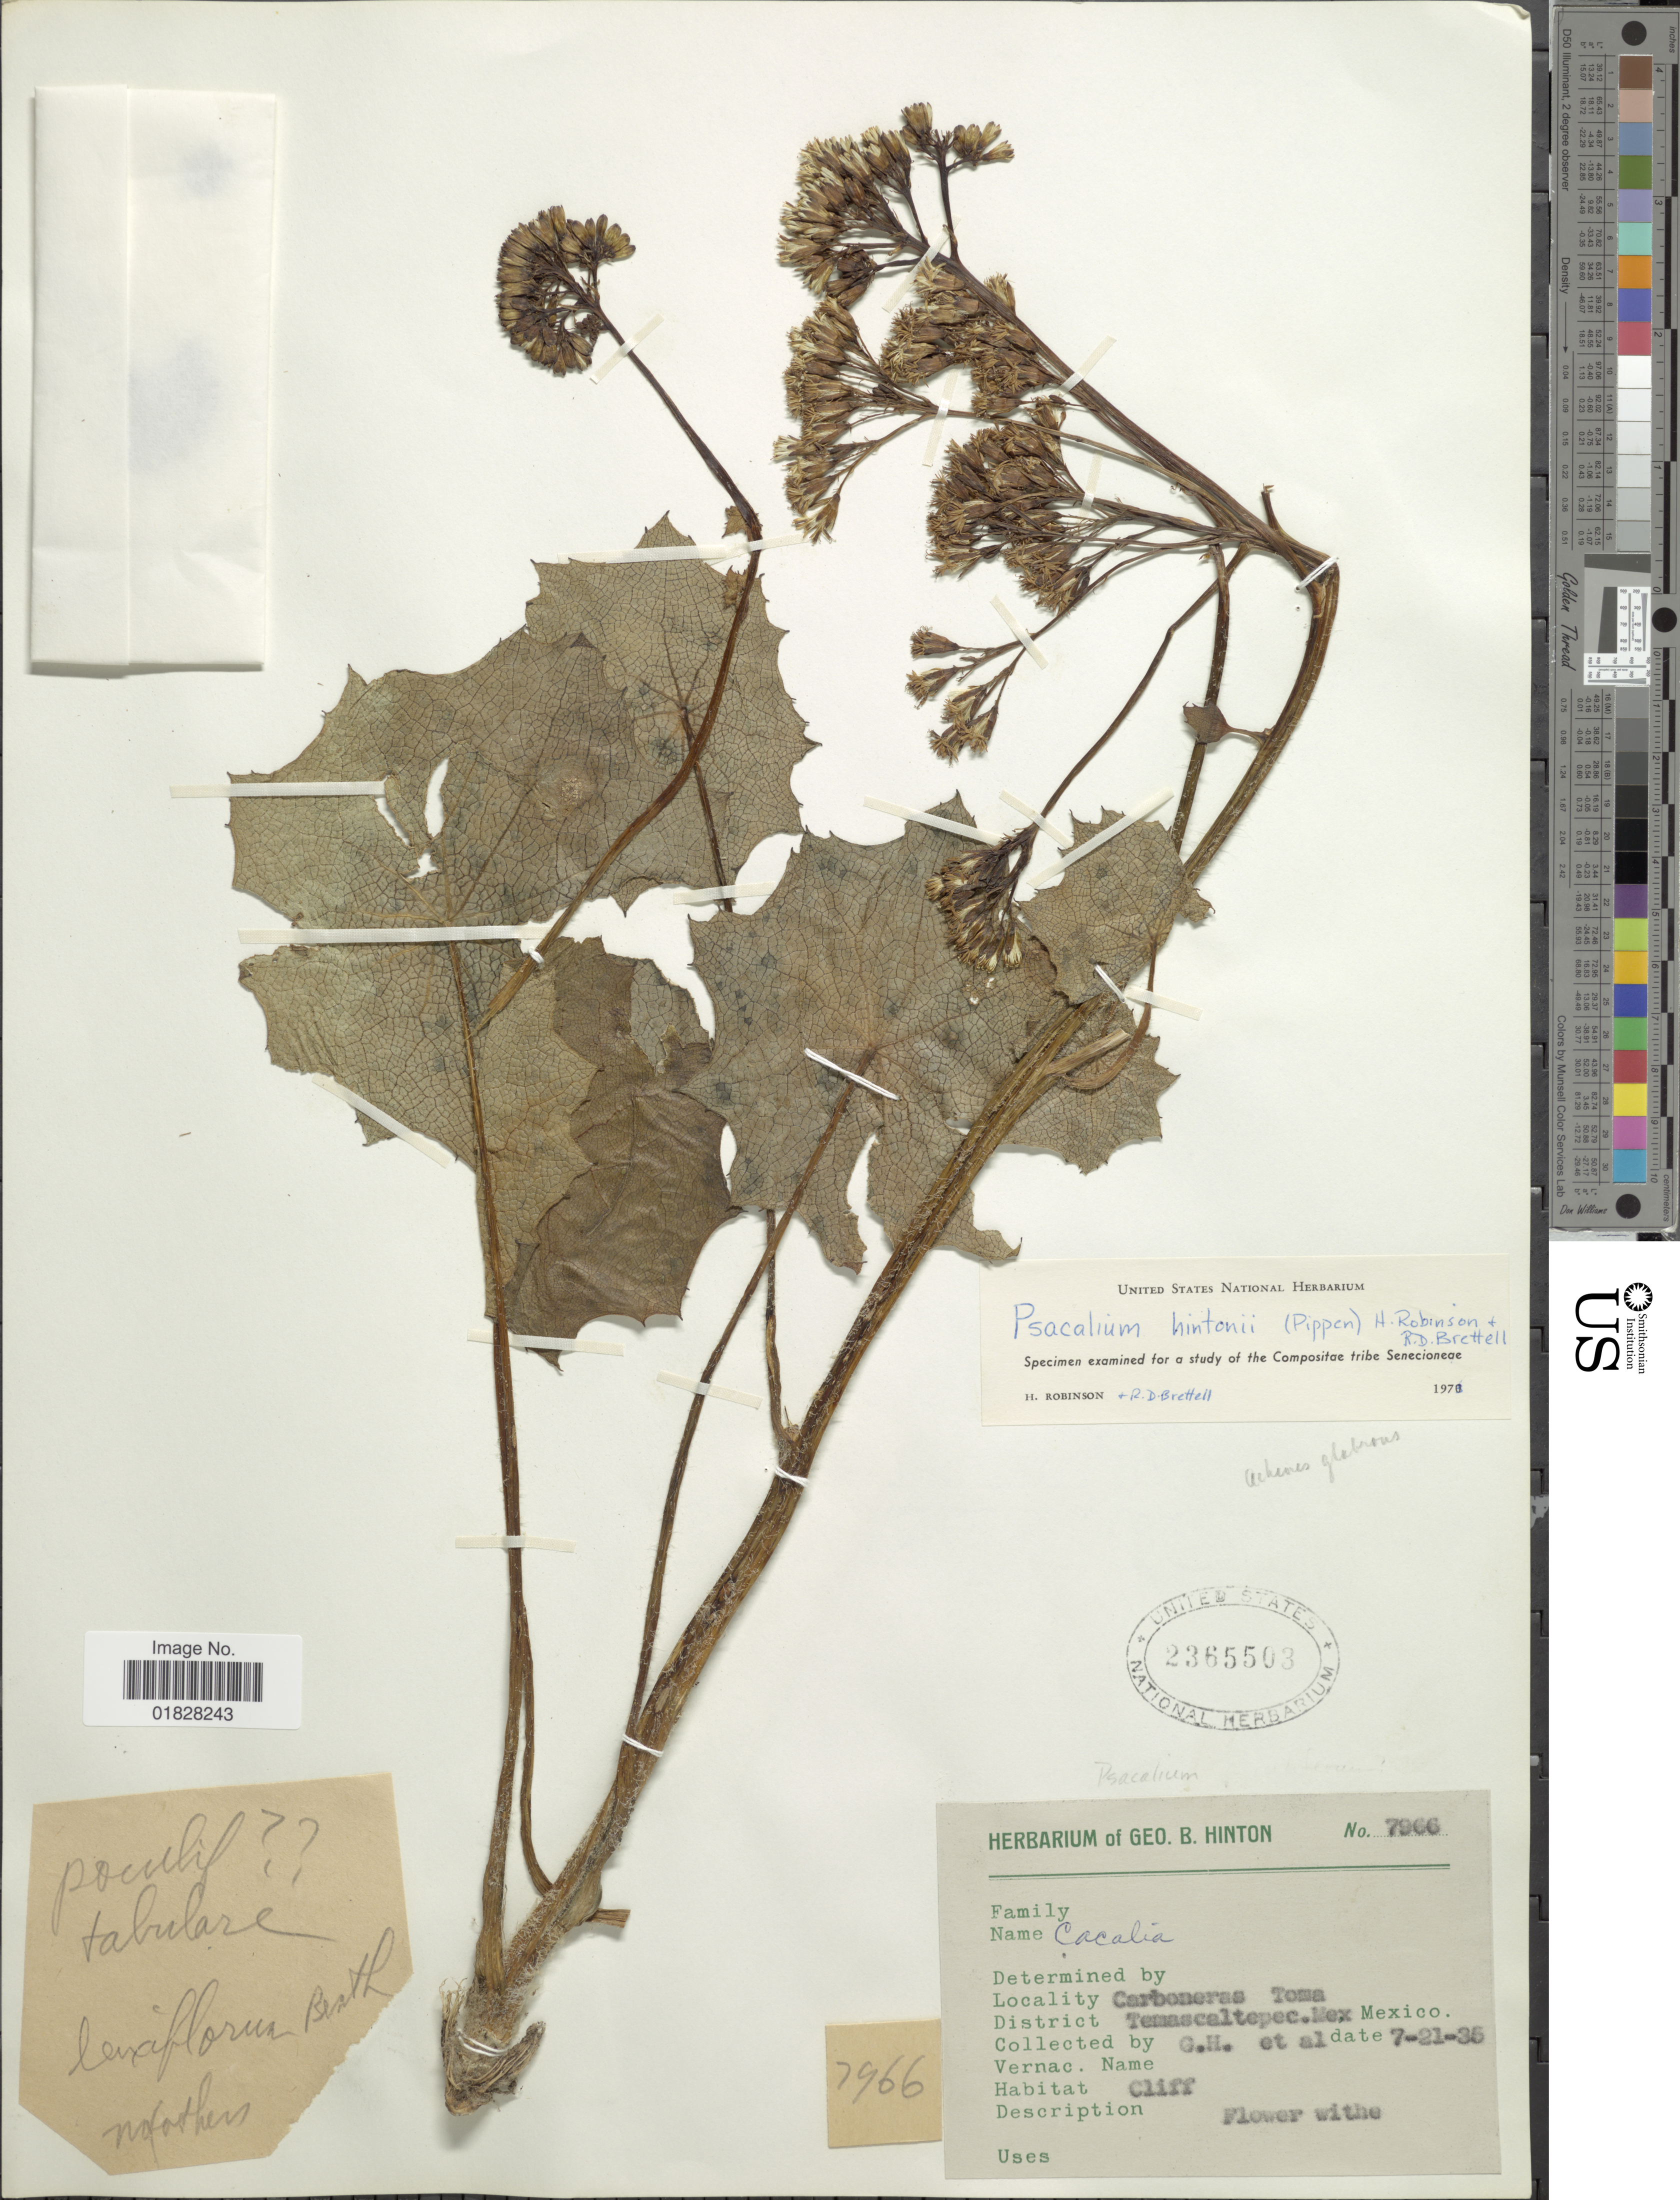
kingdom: Plantae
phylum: Tracheophyta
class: Magnoliopsida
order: Asterales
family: Asteraceae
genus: Psacalium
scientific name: Psacalium hintonii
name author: (Pippen) H. Rob. & Brettell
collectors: G. B. Hinton & et al.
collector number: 7966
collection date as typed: Transcribed d/m/y: 21/7/35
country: Mexico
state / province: México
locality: Carboneras, Toma. District Temascaltepec, Mex., Mexico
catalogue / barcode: US 2365503